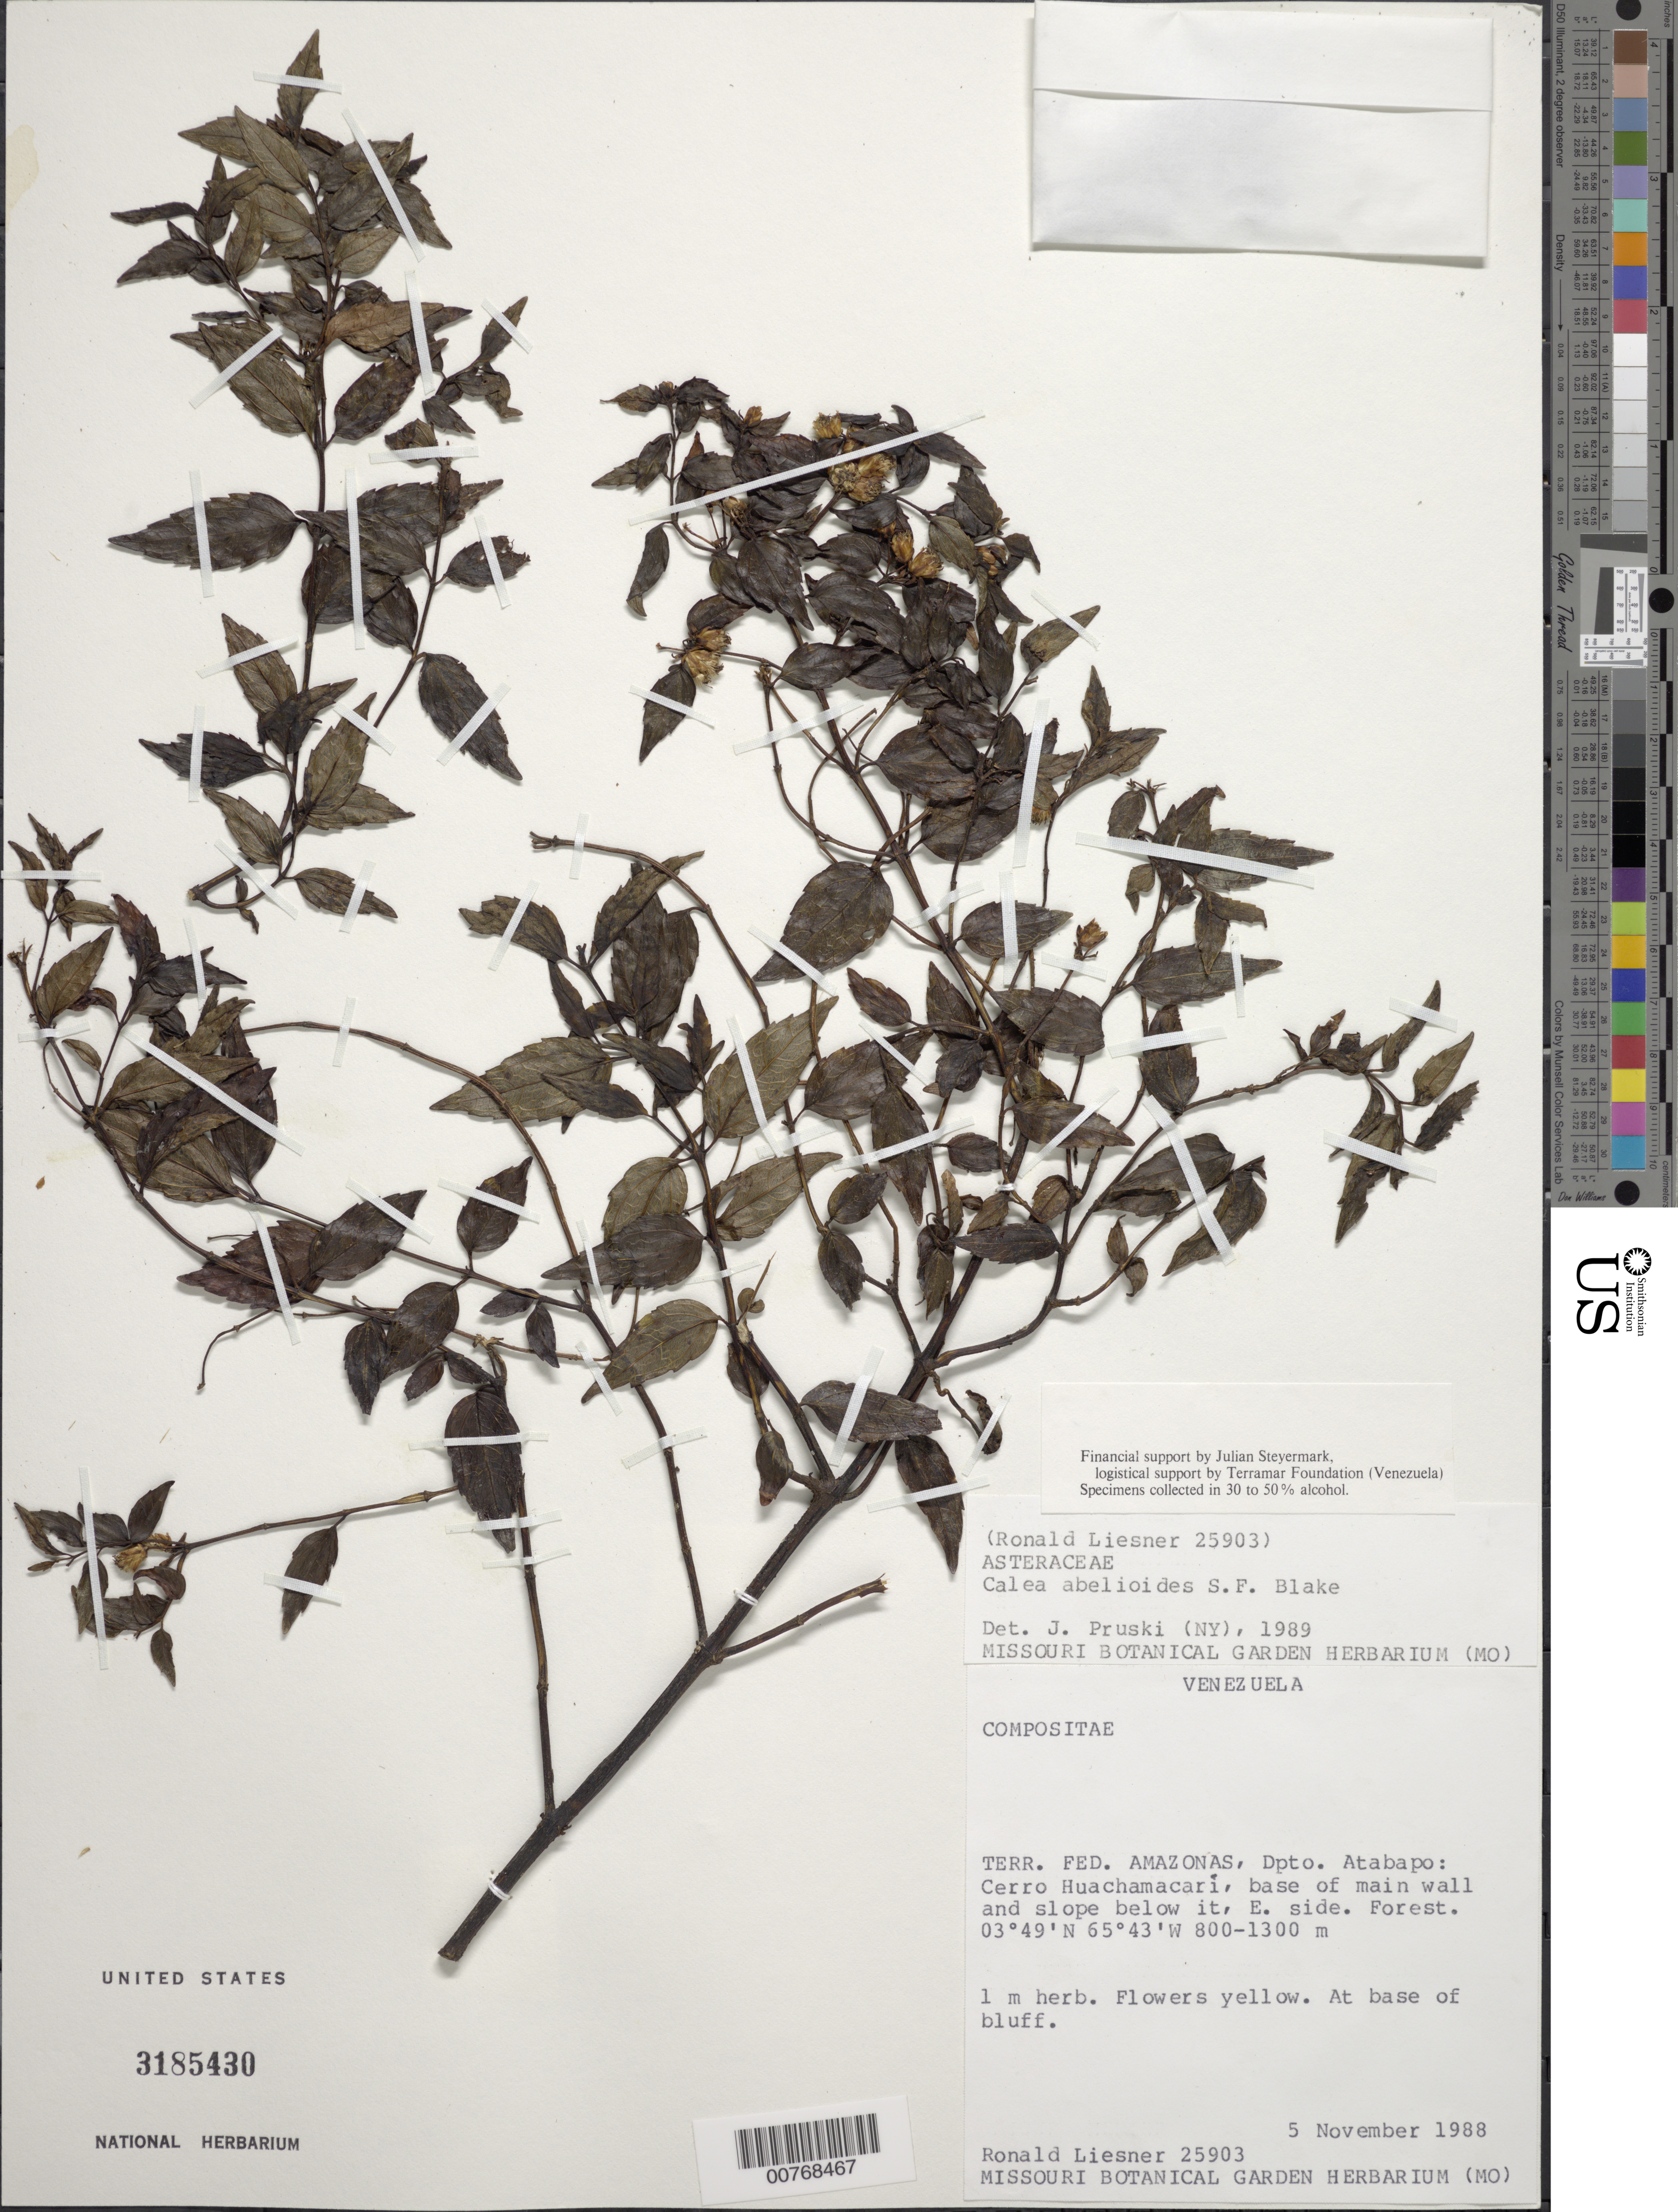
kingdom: Plantae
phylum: Tracheophyta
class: Magnoliopsida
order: Asterales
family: Asteraceae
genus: Calea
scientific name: Calea abelioides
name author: S.F. Blake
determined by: Pruski, J. F.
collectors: R. L. Liesner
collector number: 25903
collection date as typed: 5-Nov-88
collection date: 1988-11-05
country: Venezuela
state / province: Amazonas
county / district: Atabapo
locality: Cerro Huachamacari, E slope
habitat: Forest at base of main wall and slope below it; at base of bluff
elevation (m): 800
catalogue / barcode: US 3185430